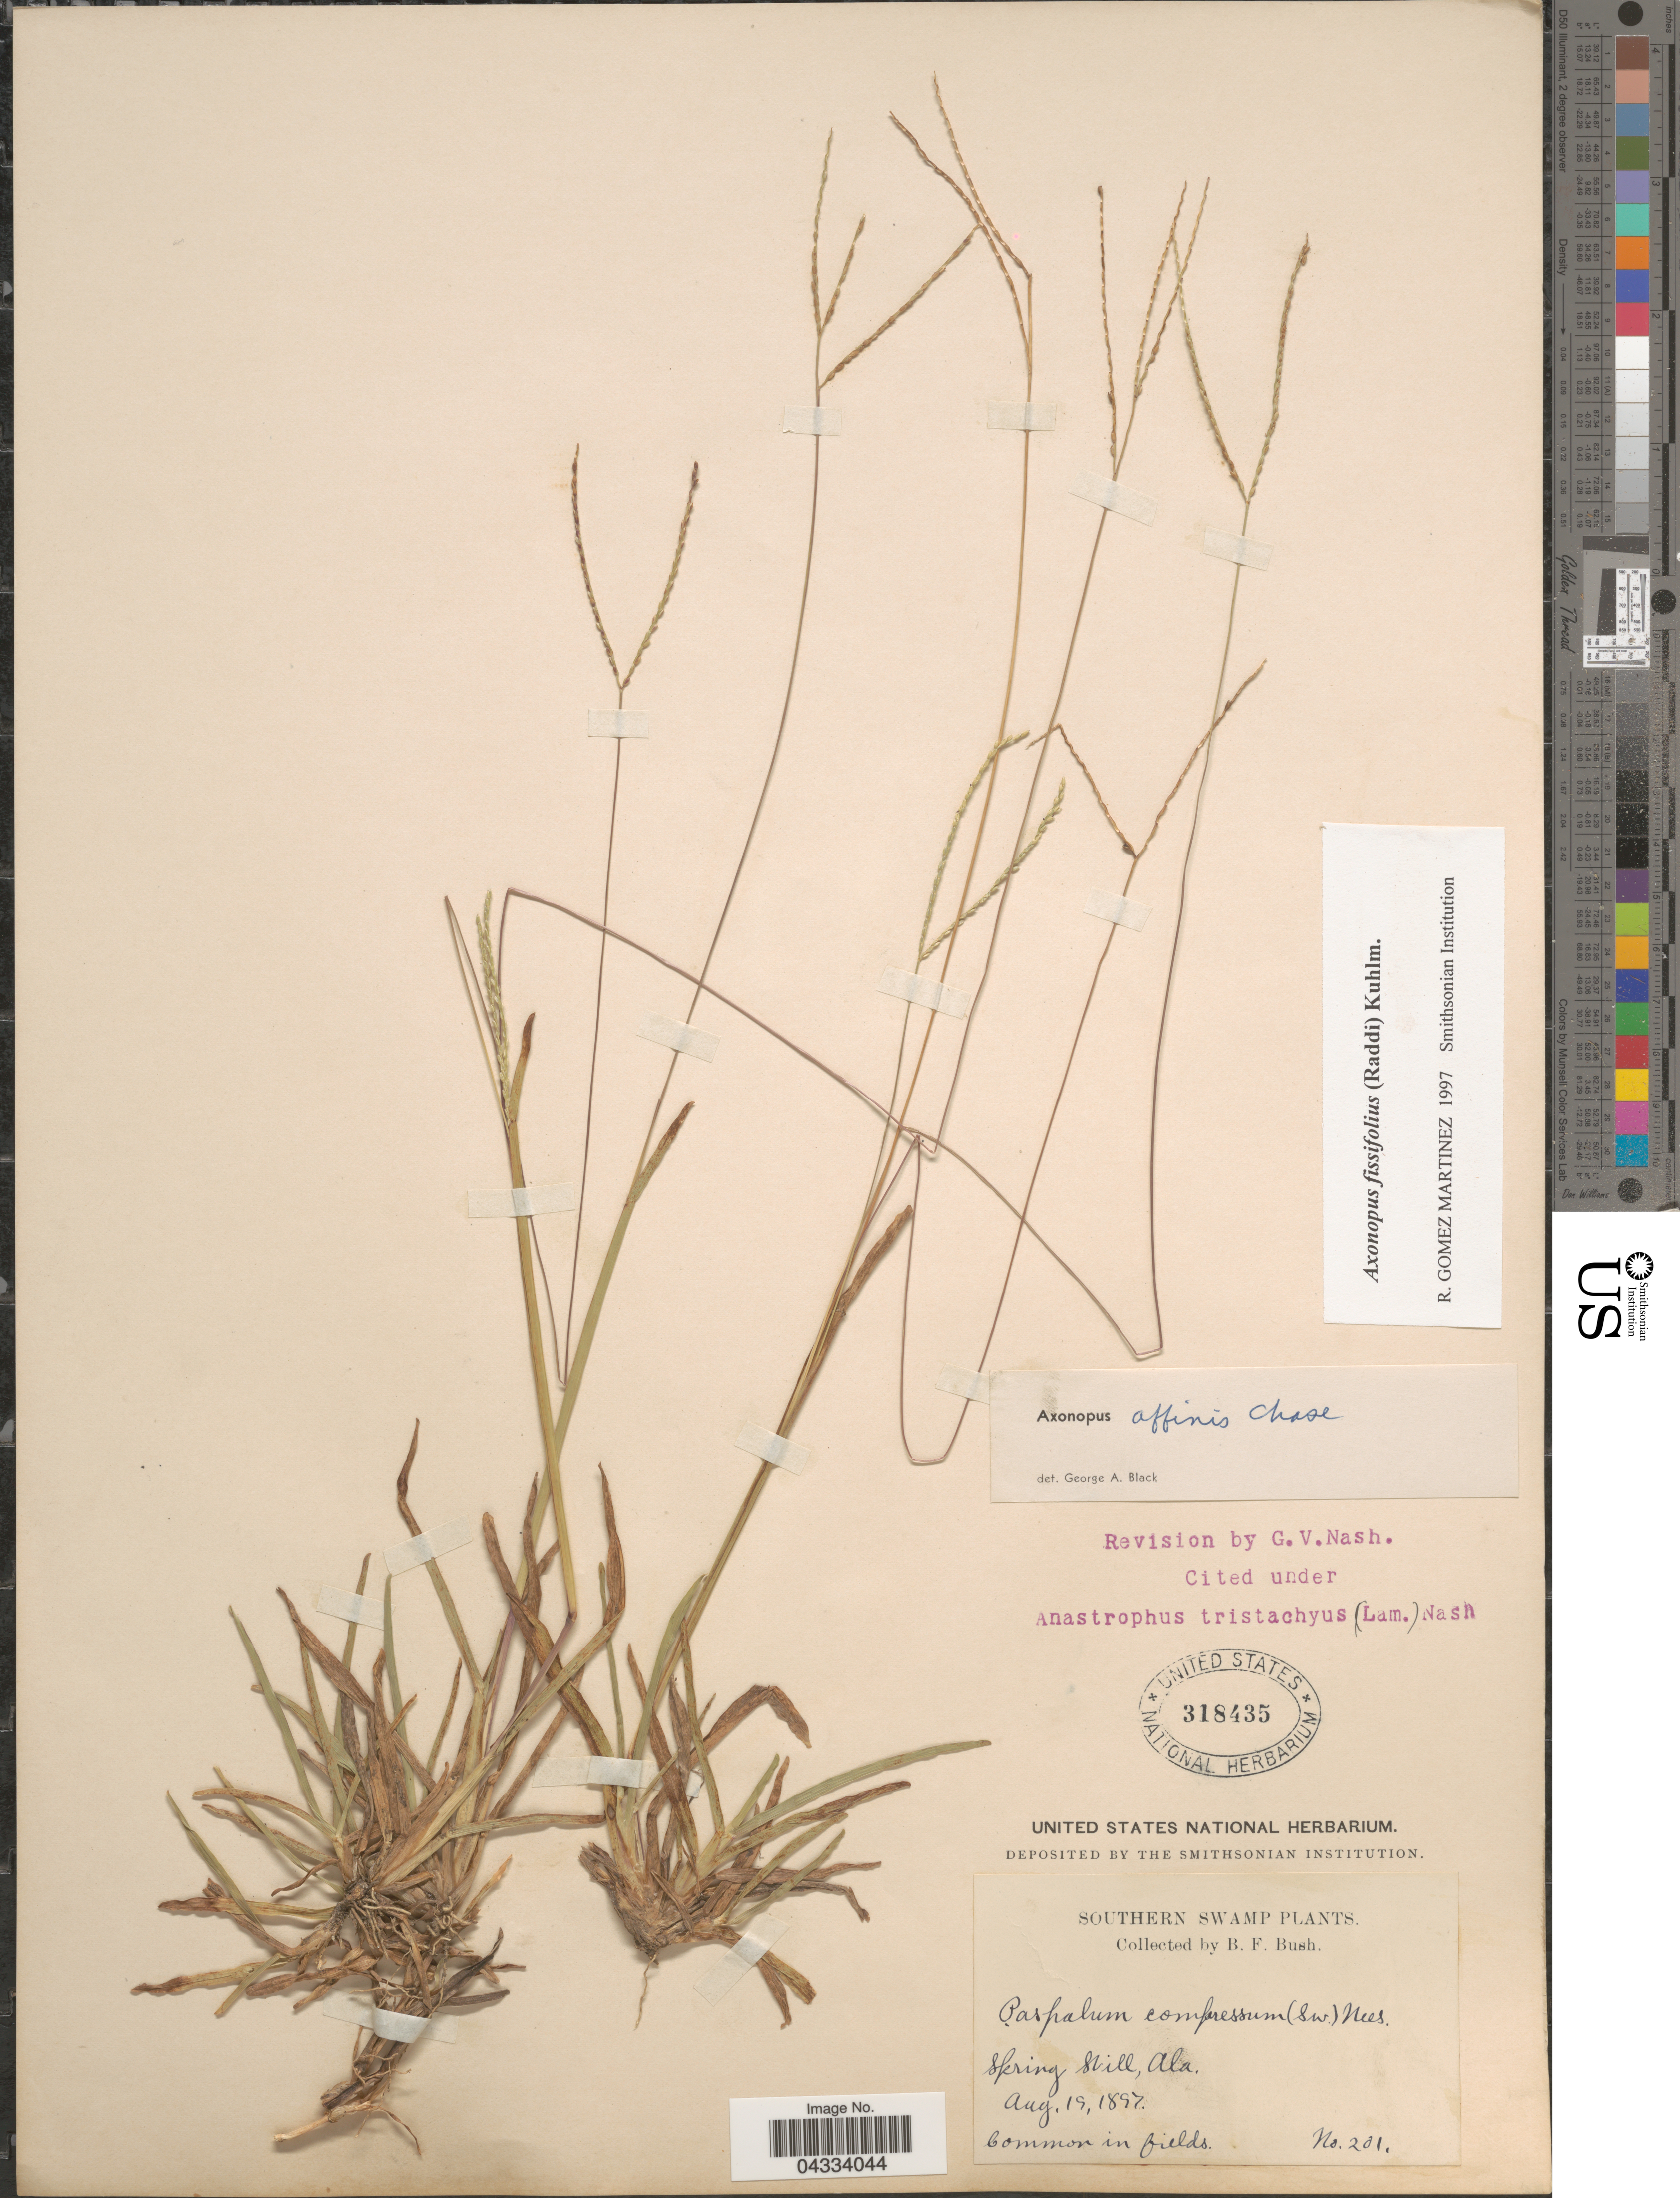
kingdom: Plantae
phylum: Tracheophyta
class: Liliopsida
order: Poales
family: Poaceae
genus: Axonopus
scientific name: Axonopus fissifolius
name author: (Raddi) Kuhlm.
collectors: B. F. Bush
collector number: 201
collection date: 1897-08-19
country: United States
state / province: Alabama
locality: Southern Swamp. Spring Hill.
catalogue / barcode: US 318435